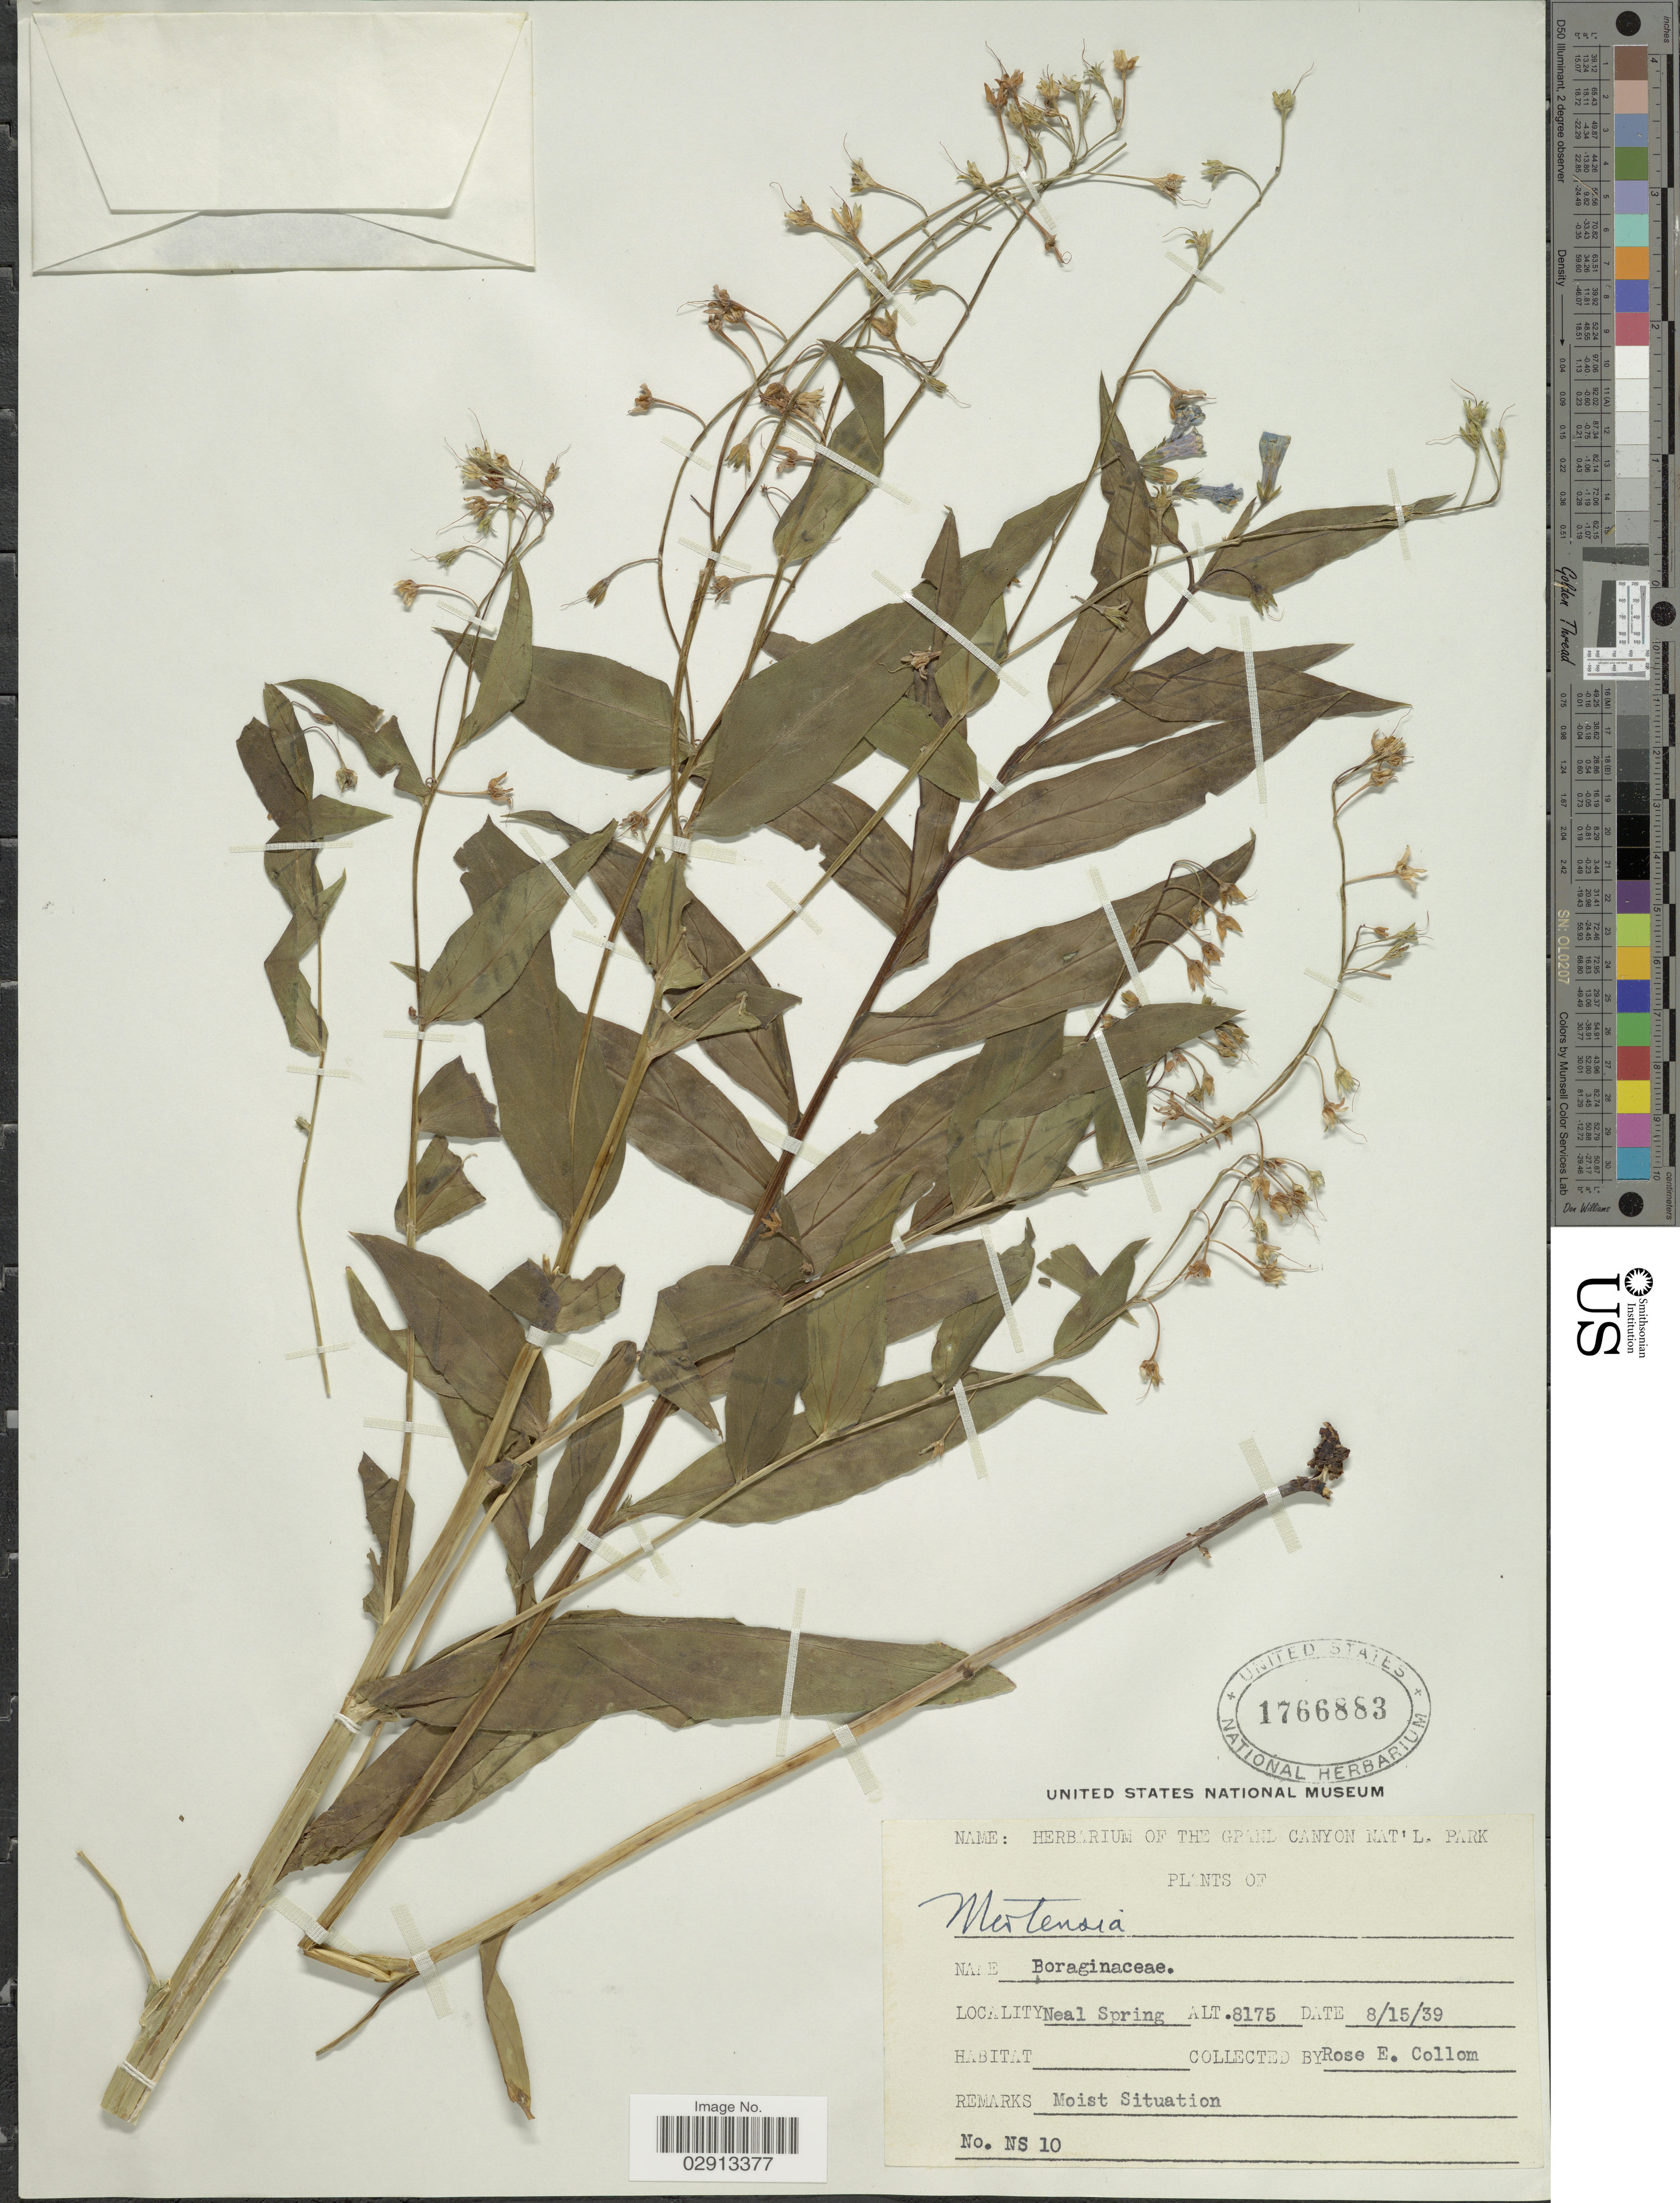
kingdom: Plantae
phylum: Tracheophyta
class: Magnoliopsida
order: Boraginales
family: Boraginaceae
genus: Mertensia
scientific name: Mertensia sp.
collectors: R. E. Collom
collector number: NS 10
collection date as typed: Transcribed d/m/y: 15/8/39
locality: Neal Spring.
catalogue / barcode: US 1766883